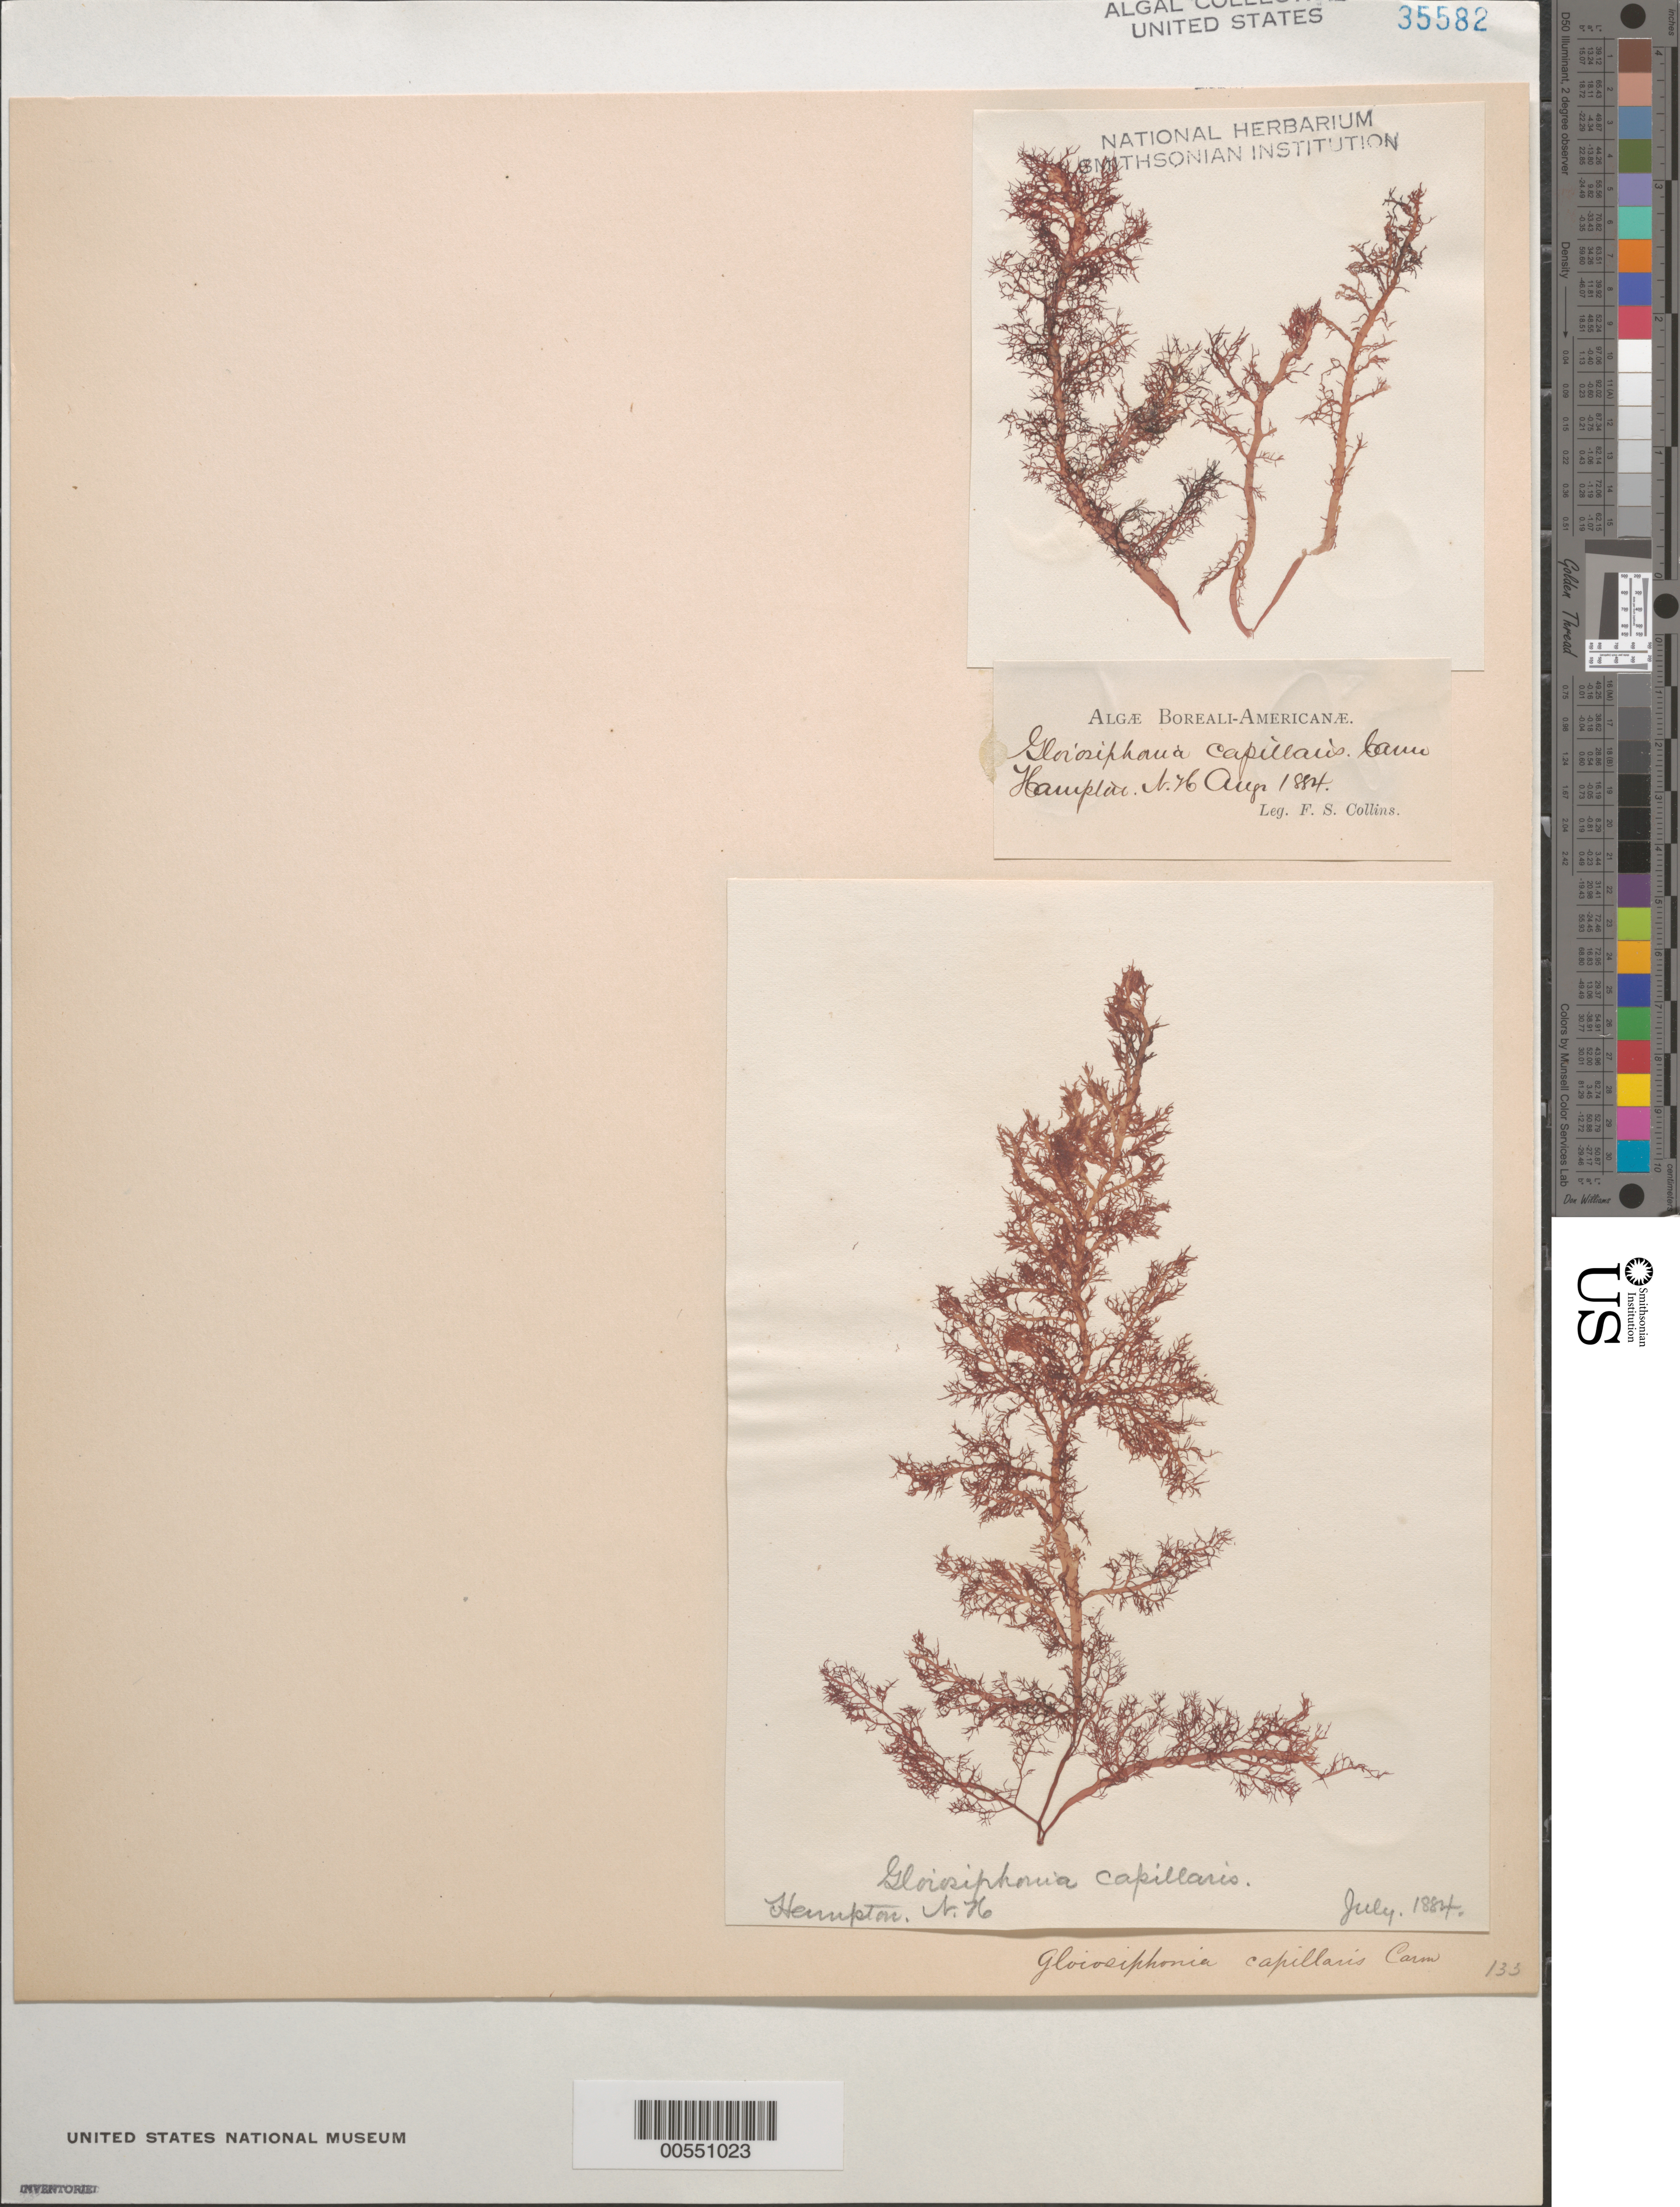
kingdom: Plantae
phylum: Rhodophyta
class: Florideophyceae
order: Gigartinales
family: Gloiosiphoniaceae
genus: Gloiosiphonia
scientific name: Gloiosiphonia capillaris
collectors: F. Collins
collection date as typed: Aug 1884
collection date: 1884-08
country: United States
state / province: New Hampshire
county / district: Rockingham County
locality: Hampton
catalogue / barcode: US 35582